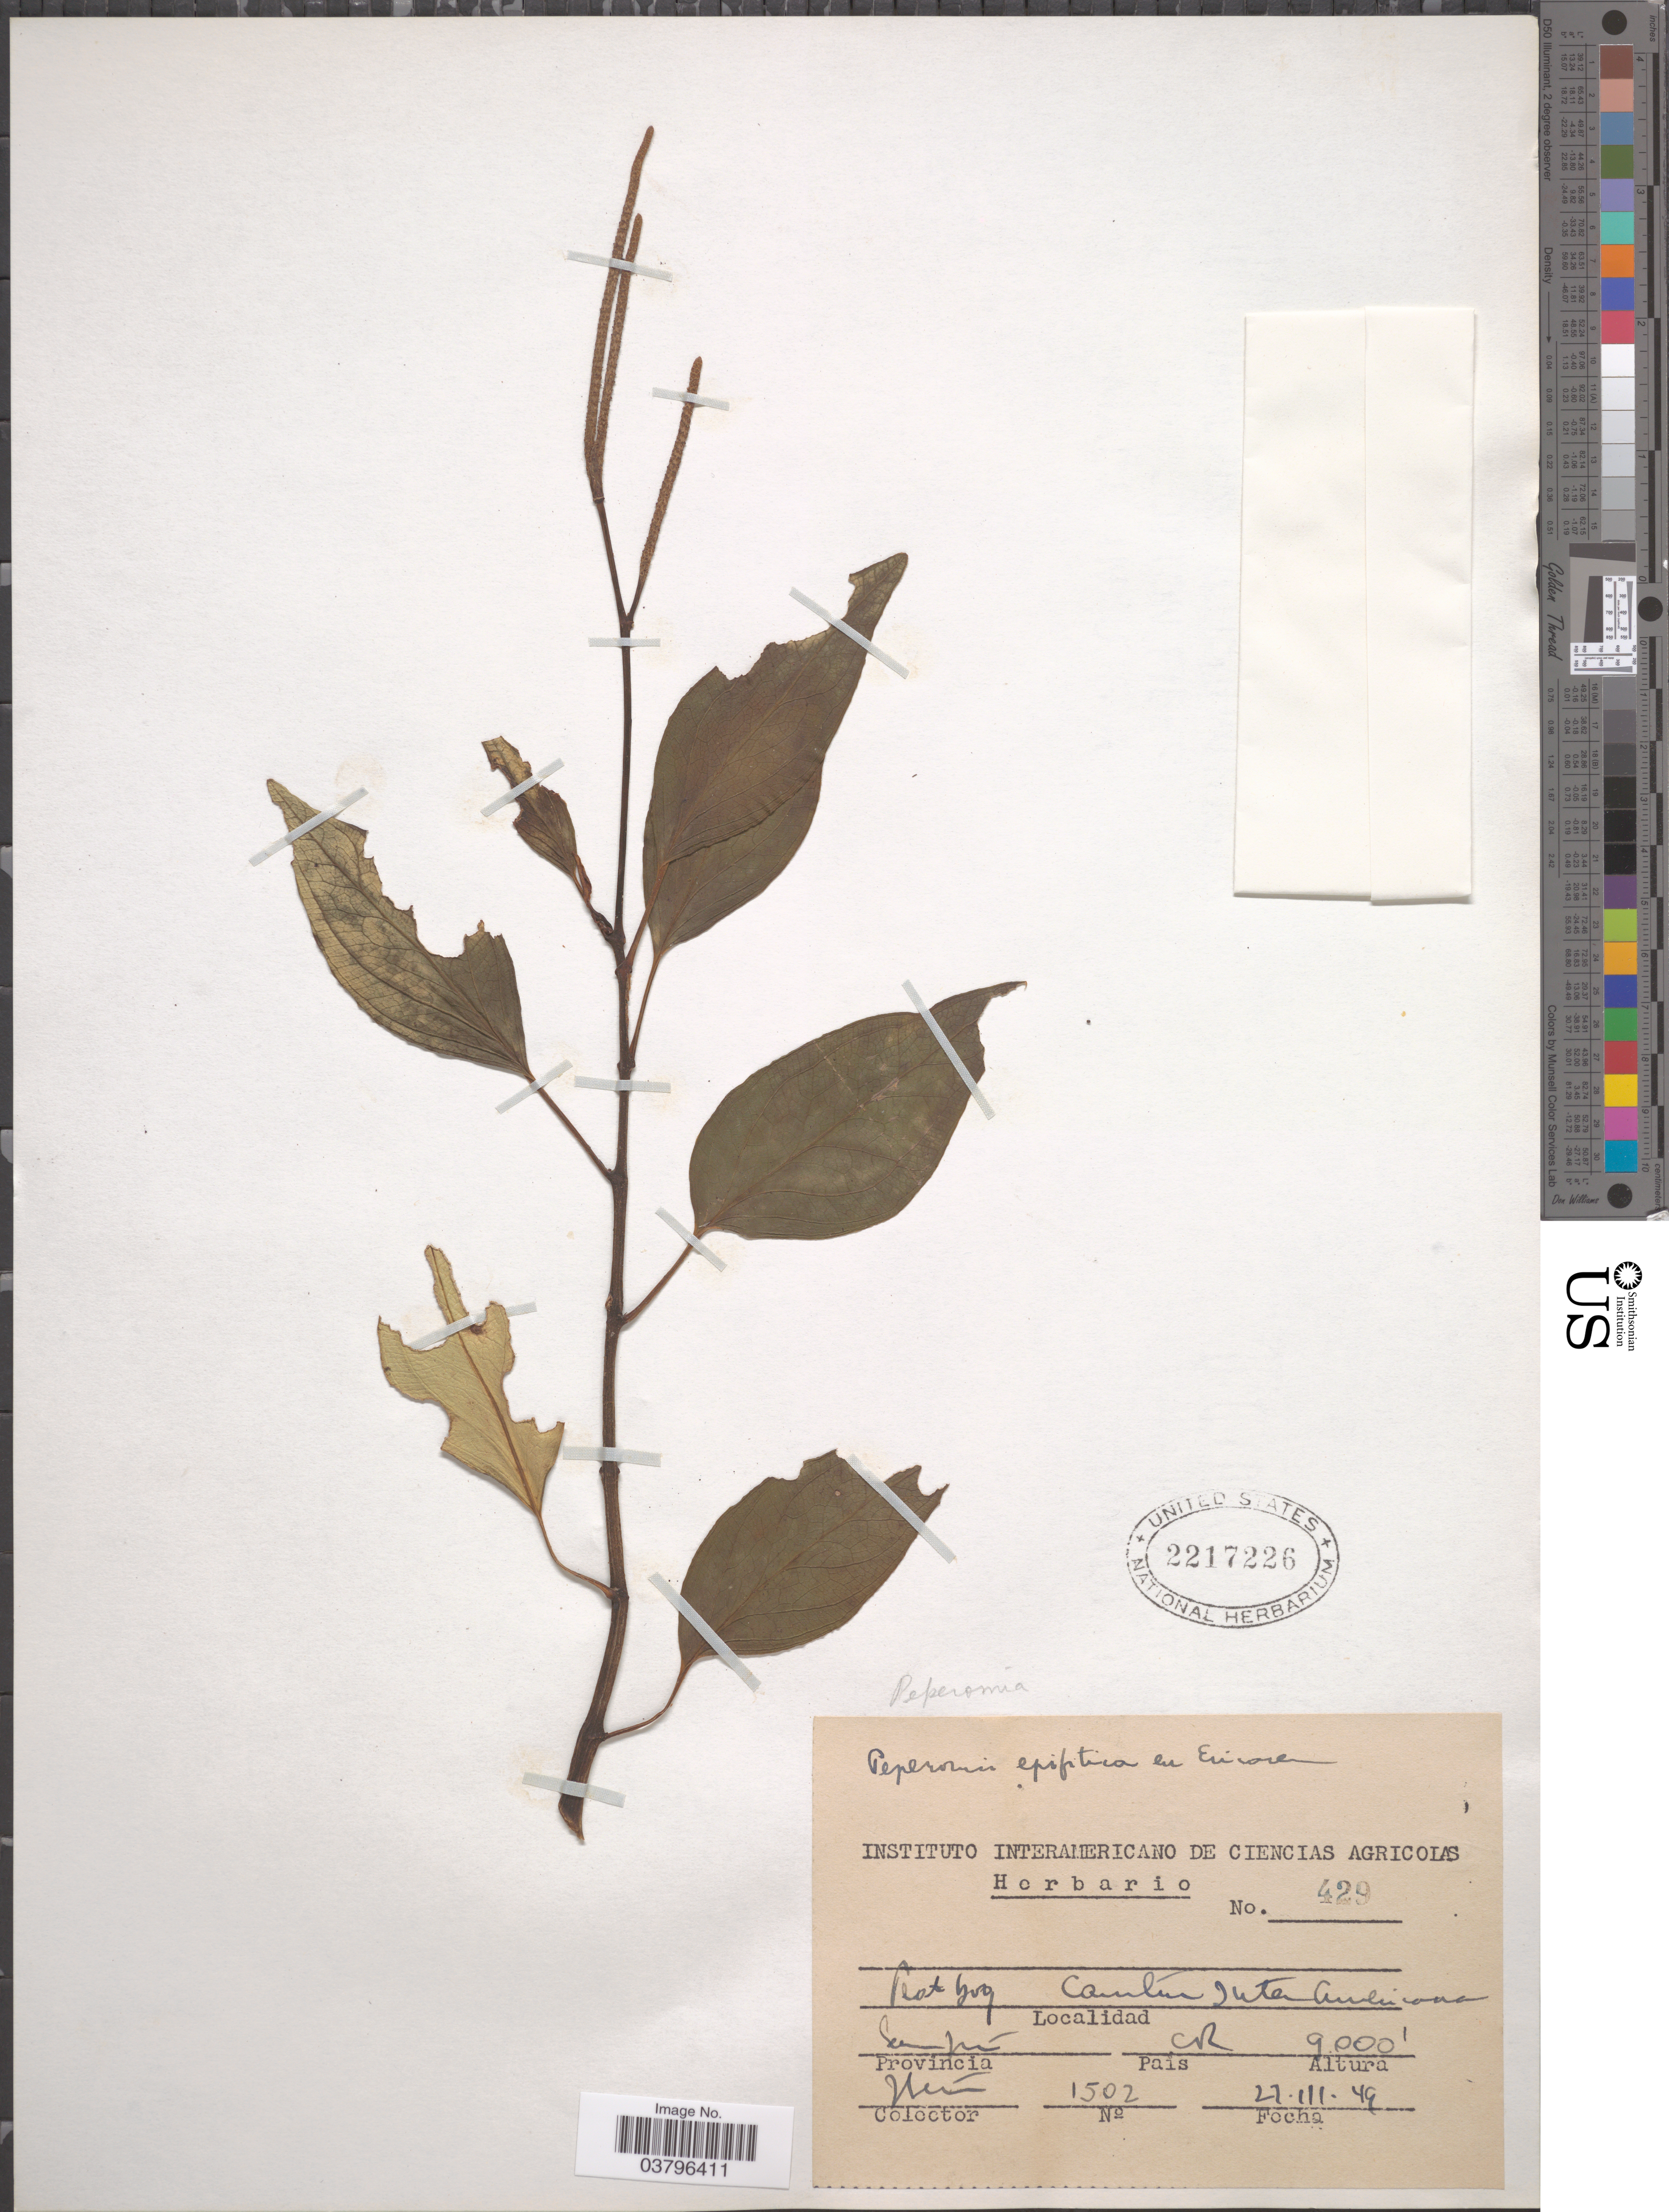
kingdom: Plantae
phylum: Tracheophyta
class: Magnoliopsida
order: Piperales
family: Piperaceae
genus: Peperomia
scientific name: Peperomia durandi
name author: C. DC.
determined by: Jiménez, José Estaban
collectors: J. León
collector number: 1502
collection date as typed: Transcribed d/m/y: 27/3/49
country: Costa Rica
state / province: San José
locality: Peat bog, Carretera InterAmericana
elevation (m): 2743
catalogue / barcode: US 2217226